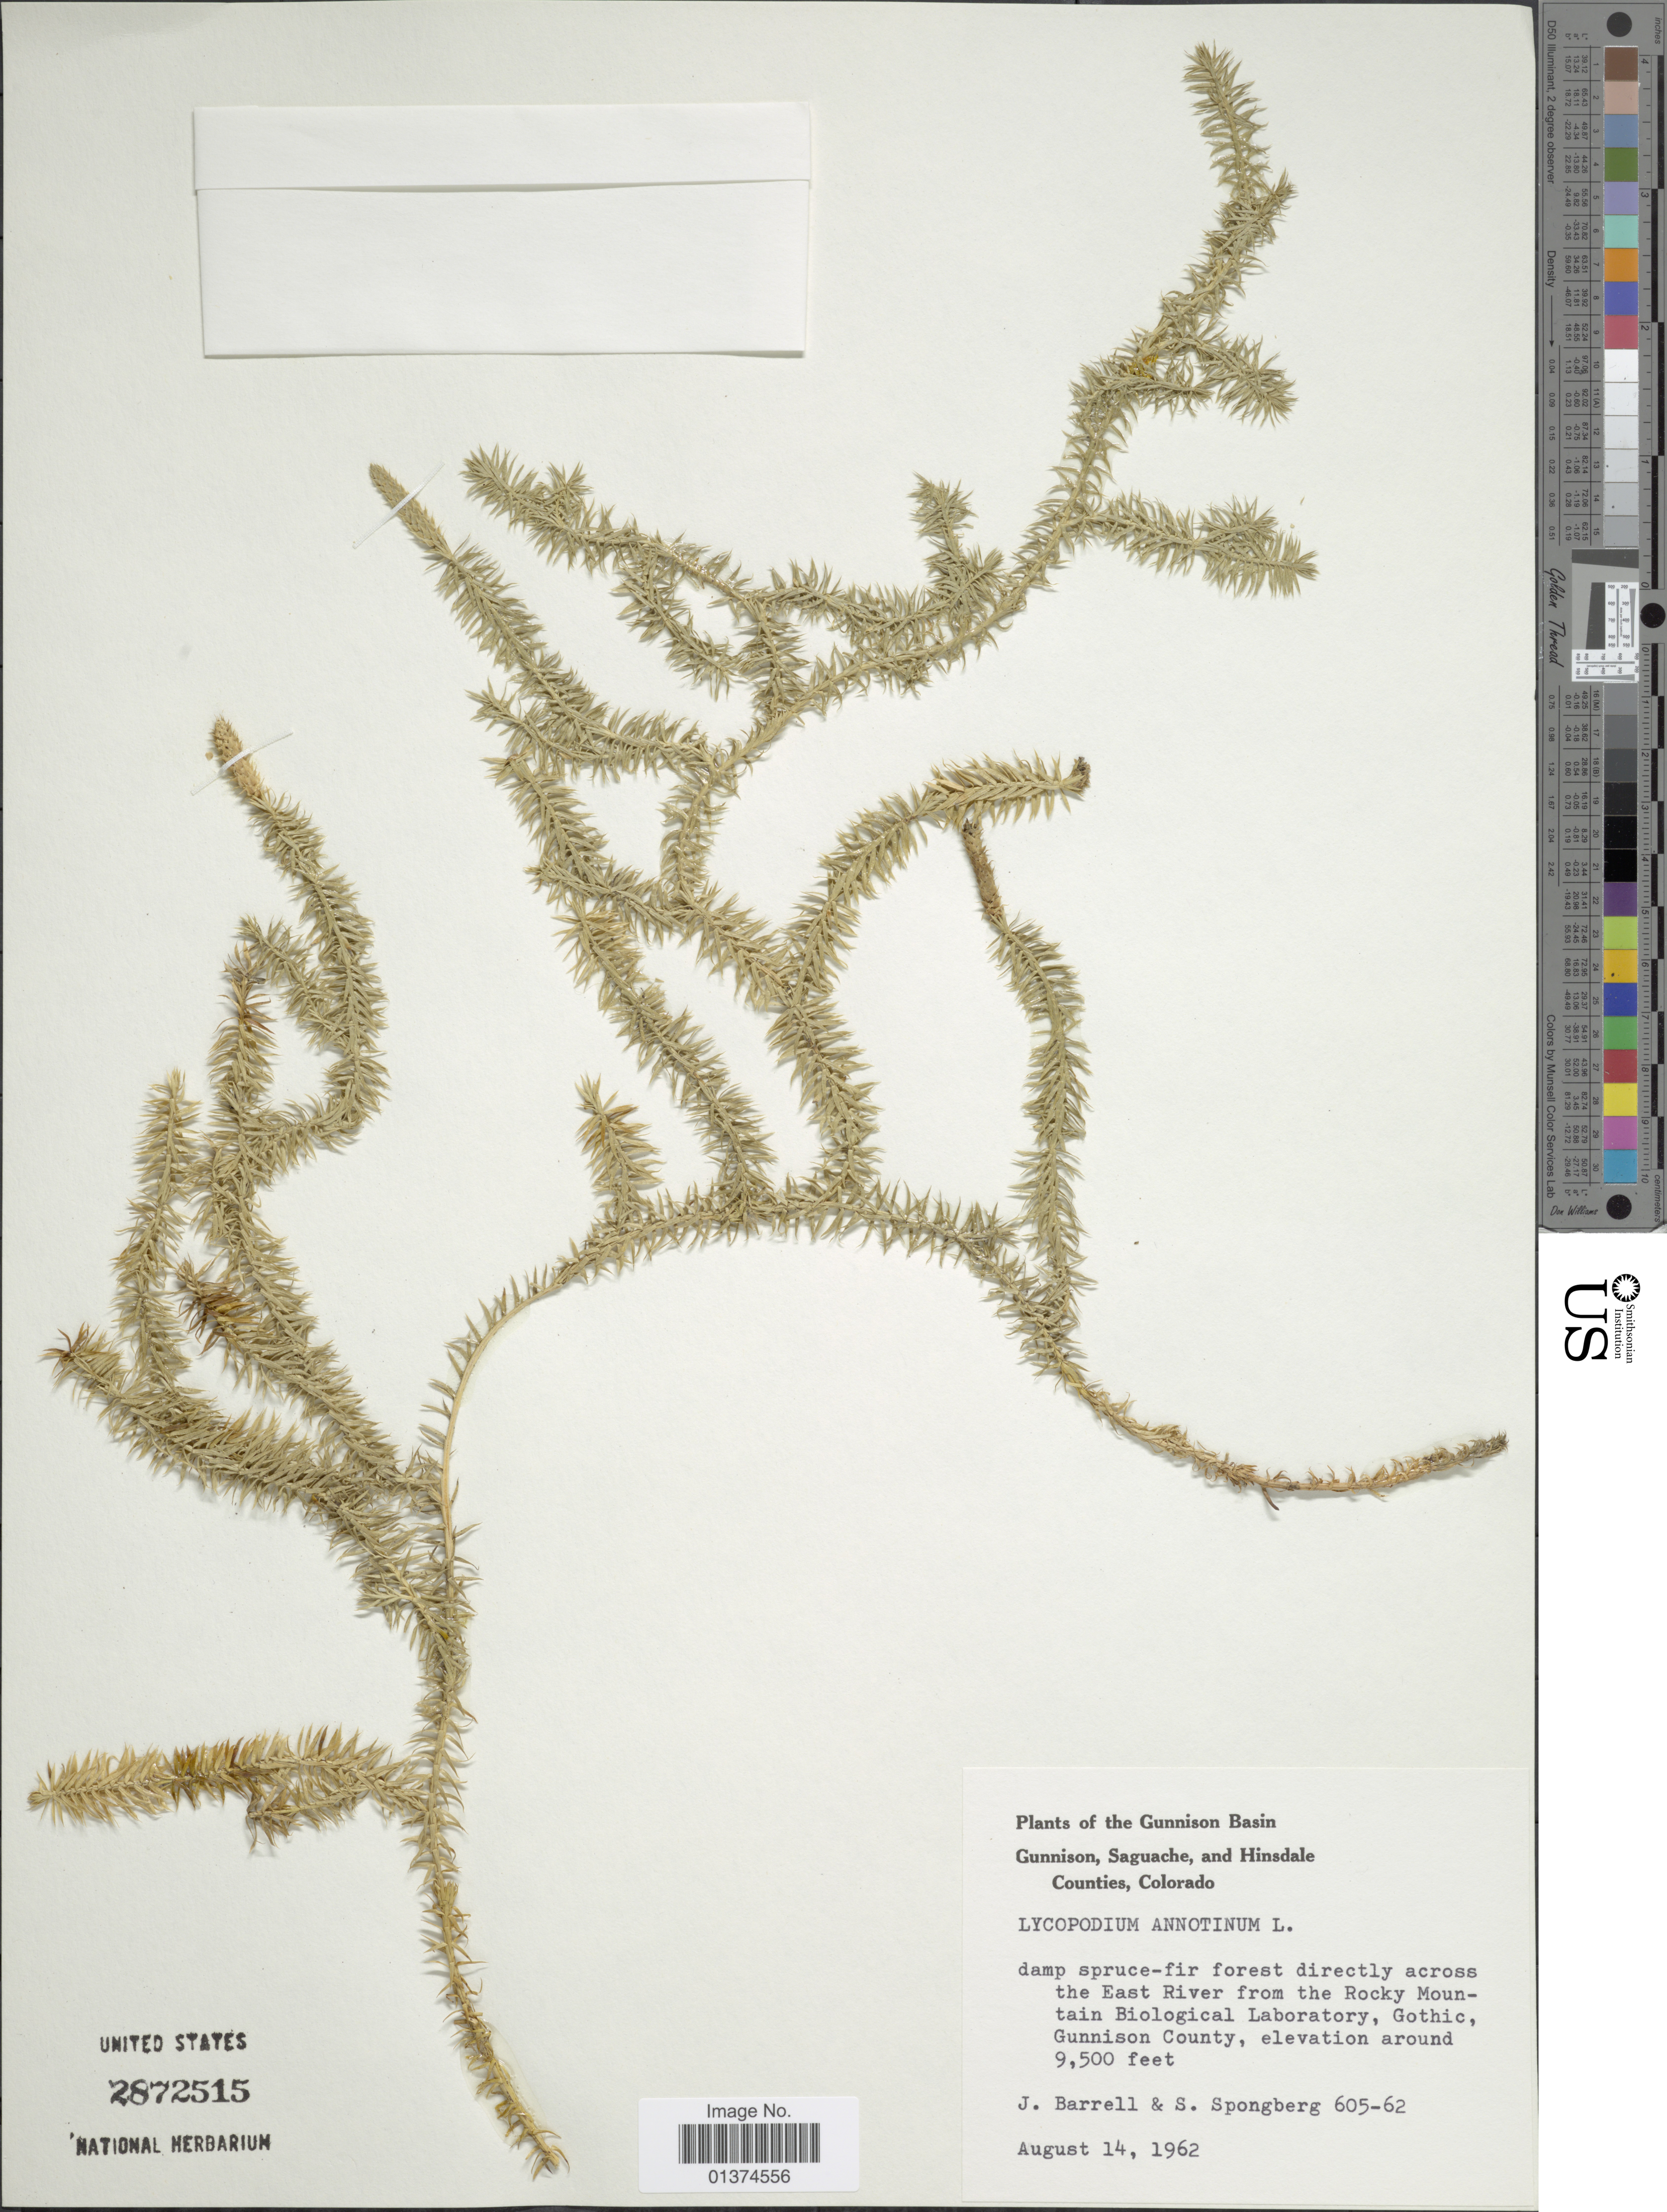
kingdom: Plantae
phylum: Tracheophyta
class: Lycopodiopsida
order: Lycopodiales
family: Lycopodiaceae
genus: Spinulum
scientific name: Spinulum annotinum subsp. annotinum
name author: (L.) A. Haines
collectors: J. Barrell & S. A.Spongberg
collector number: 605-62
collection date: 1962-08-14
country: United States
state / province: Colorado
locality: Gunnison Basin Gunnison, Saguache, and Hinsdale Counties, Colorado, the East River from the Rocky Mountain Biological Laboratory, Gothic, Gunnison County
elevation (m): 2896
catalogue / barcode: US 2872515